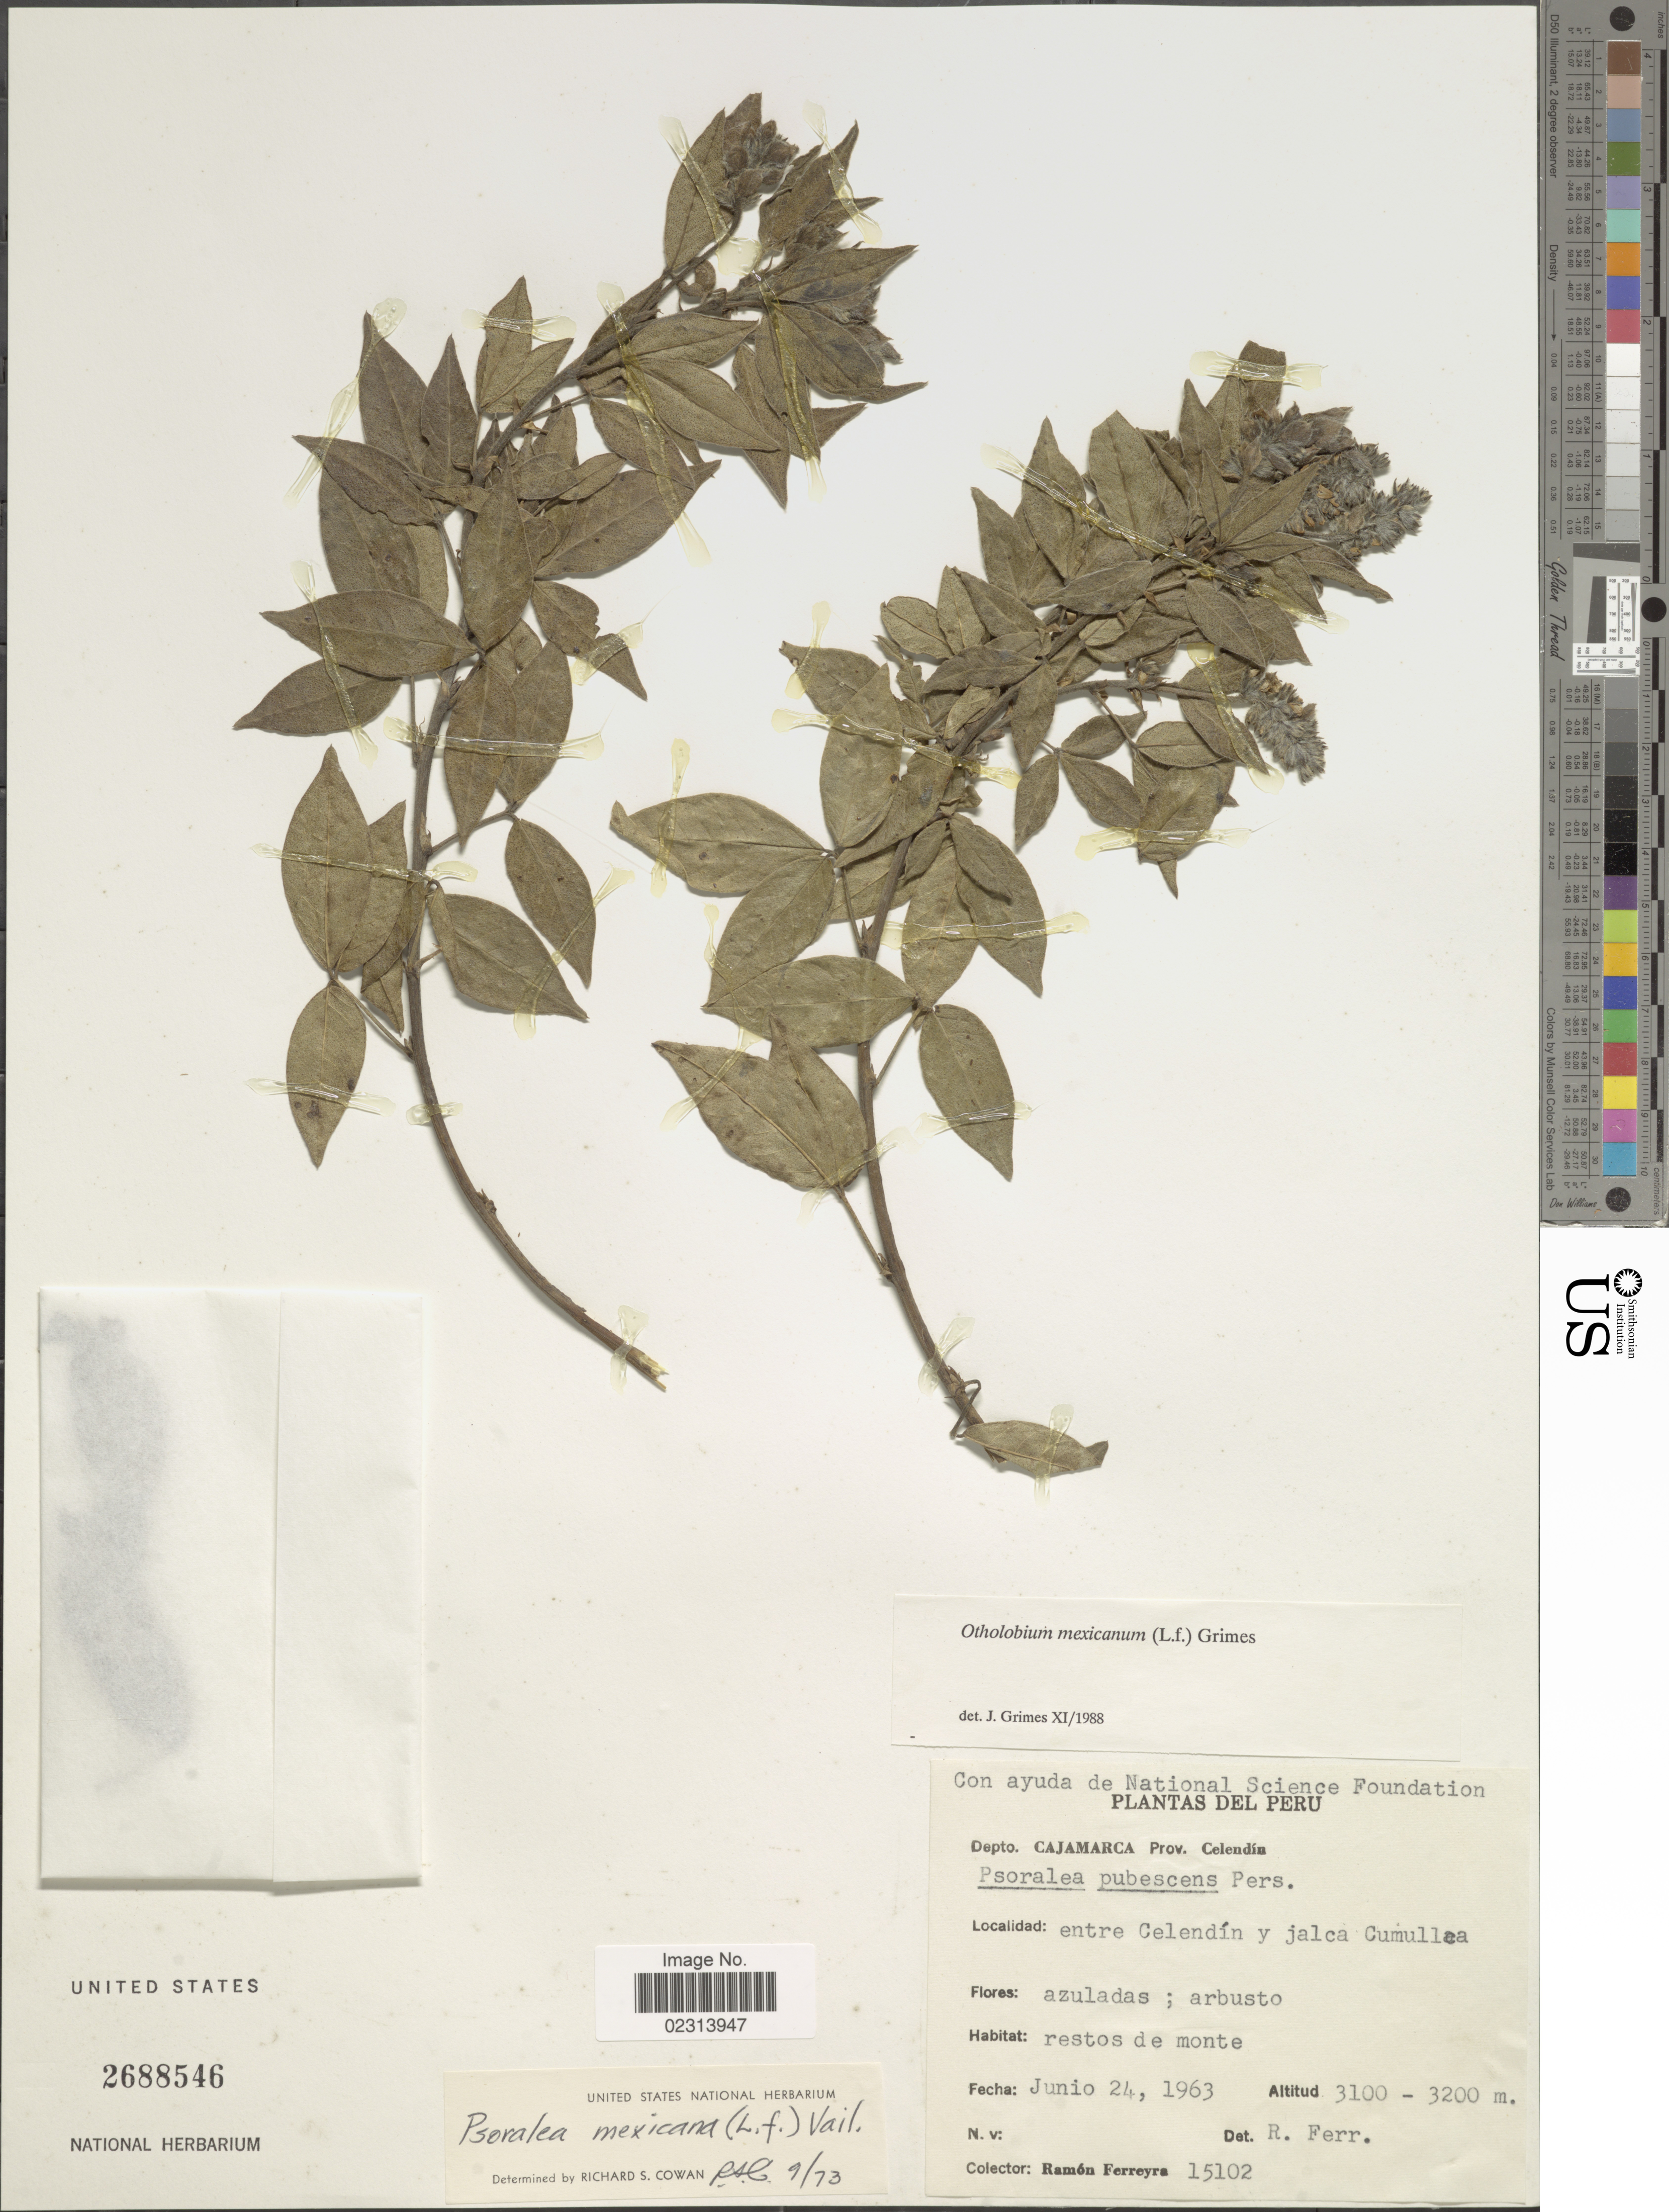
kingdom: Plantae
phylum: Tracheophyta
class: Magnoliopsida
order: Fabales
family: Fabaceae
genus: Otholobium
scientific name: Otholobium mexicanum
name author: (L. f.) J.W. Grimes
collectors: R. A. Ferreyra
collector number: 15102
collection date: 1963-06-24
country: Peru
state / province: Cajamarca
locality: Depto. Cajamarca, Prov. Celendin, Entre Celendin y jalca Cumullca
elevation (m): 3100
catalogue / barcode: US 2688546